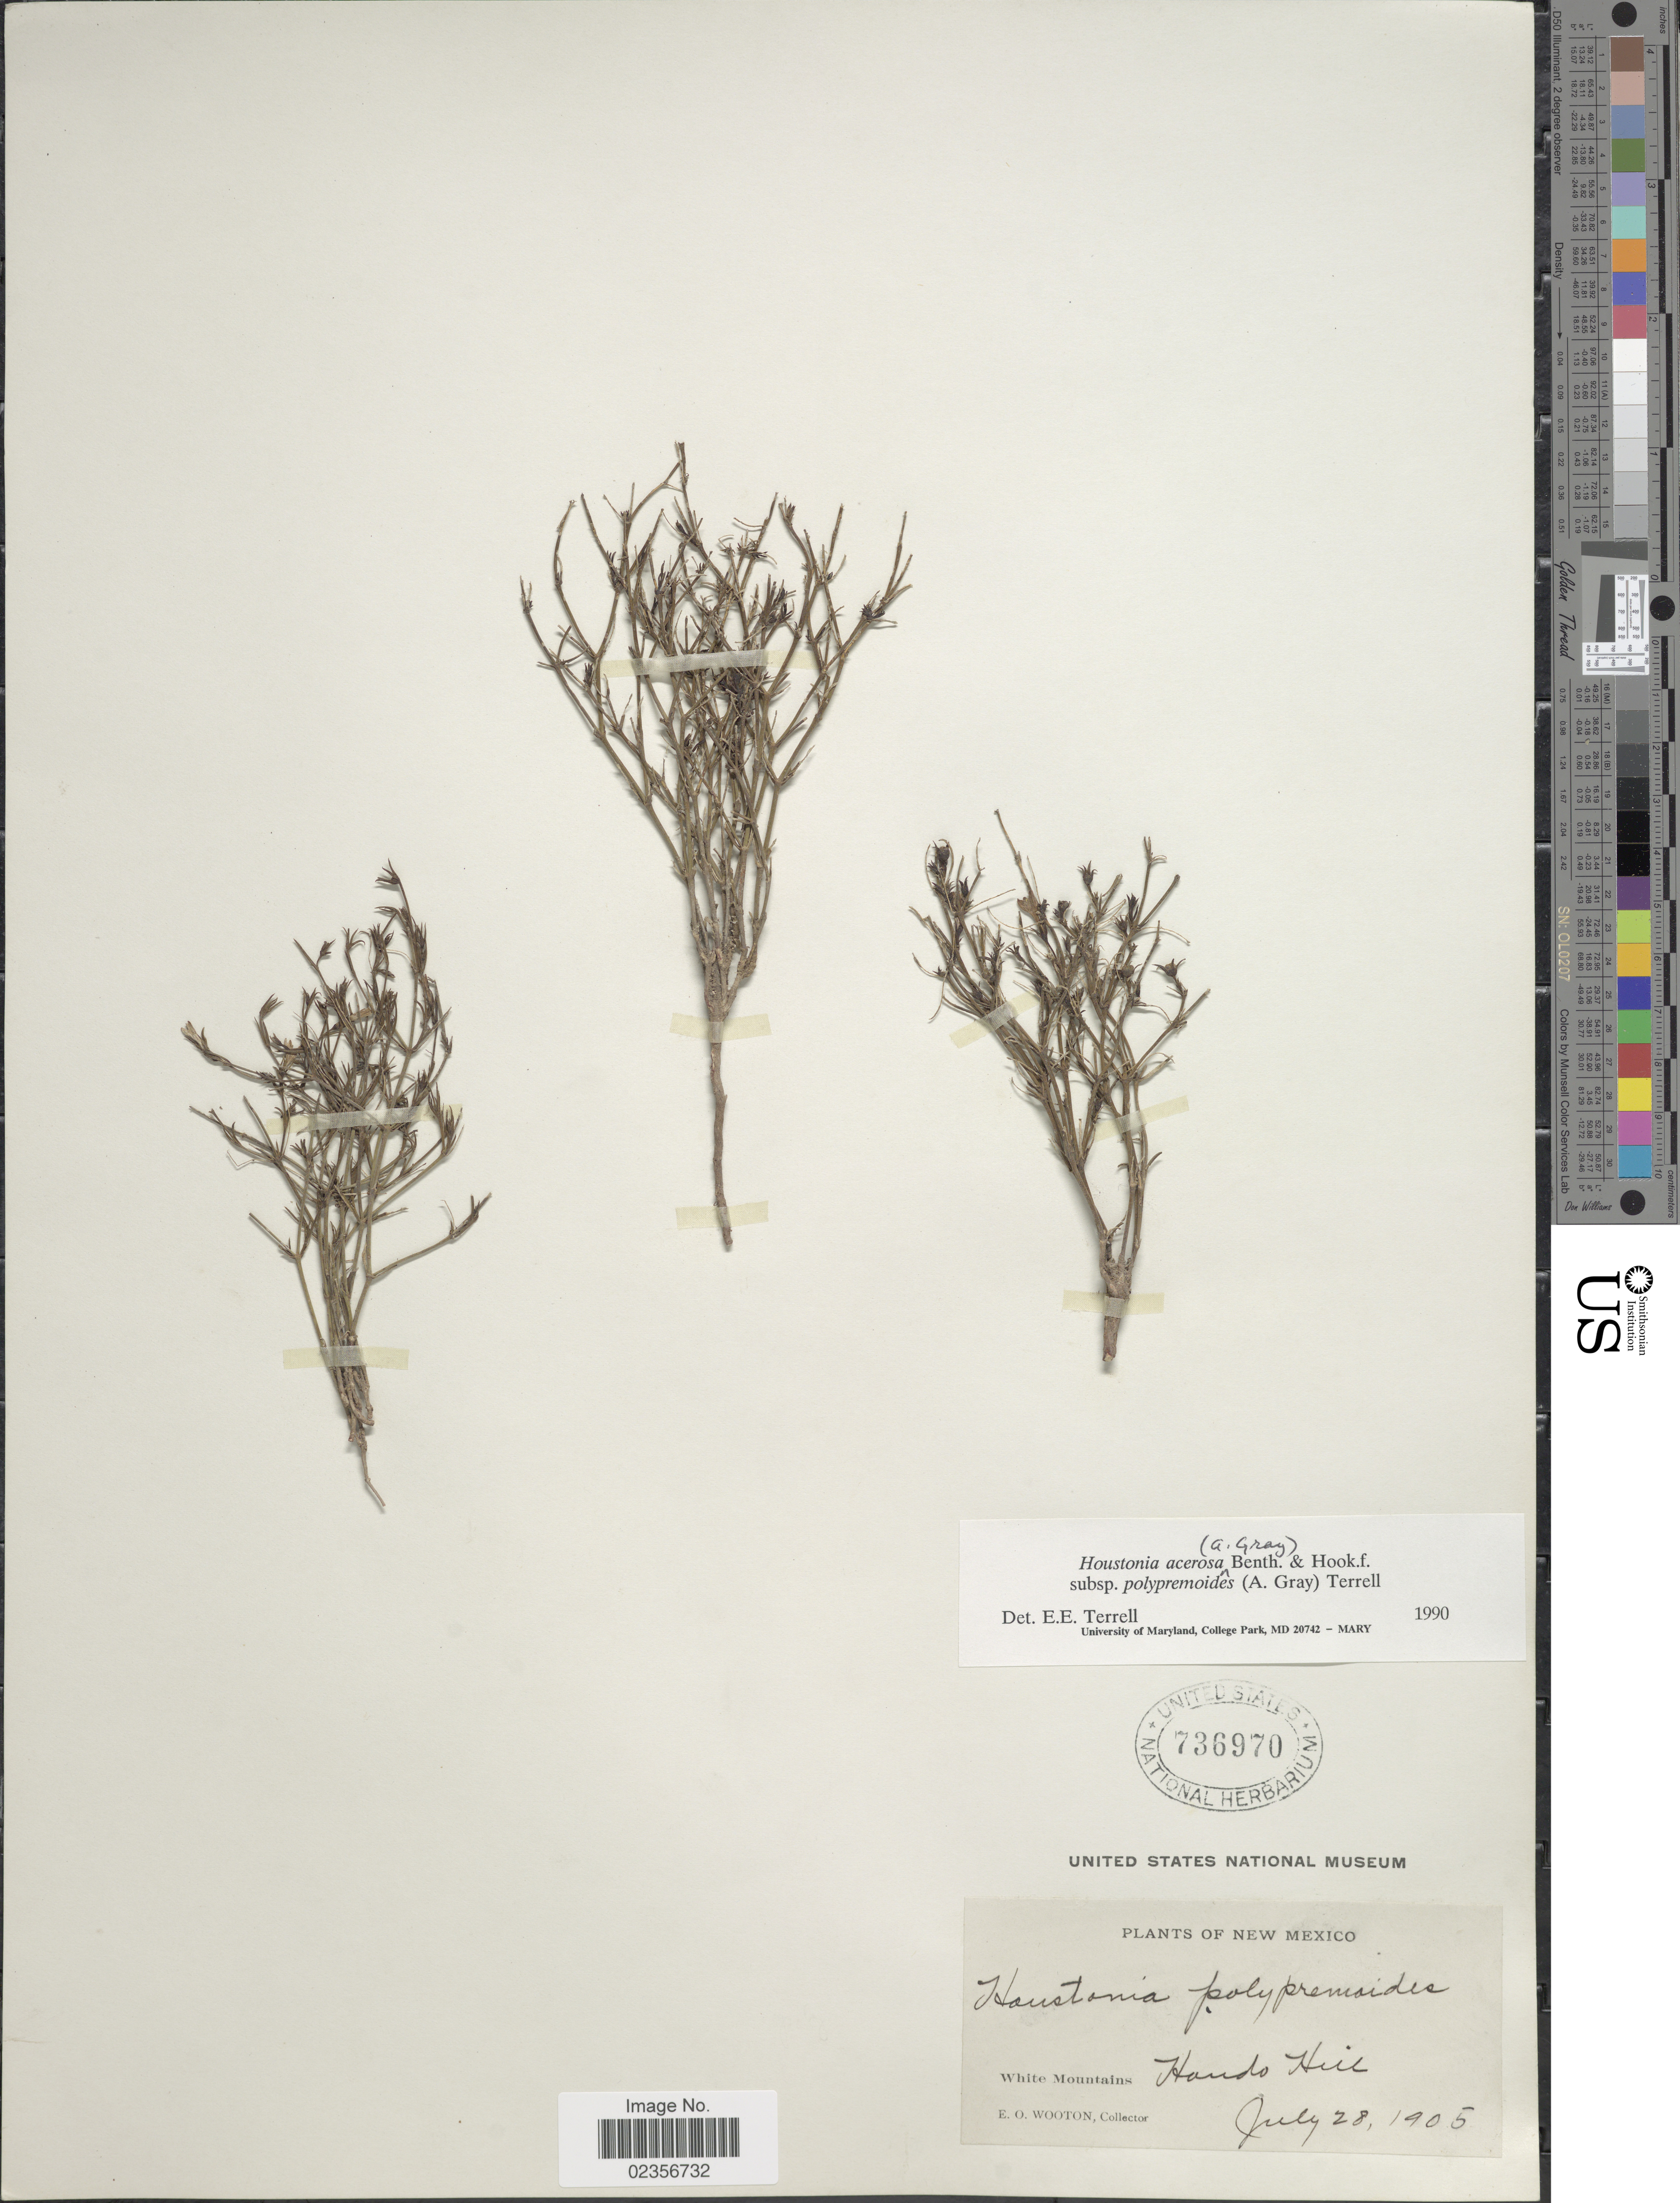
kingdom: Plantae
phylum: Tracheophyta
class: Magnoliopsida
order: Gentianales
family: Rubiaceae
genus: Houstonia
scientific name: Houstonia acerosa var. polypremoides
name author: (A. Gray) Terrell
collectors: E. O. Wooton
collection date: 1905-07-28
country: United States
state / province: New Mexico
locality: White Mountains. Hondo Hill.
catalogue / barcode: US 736970